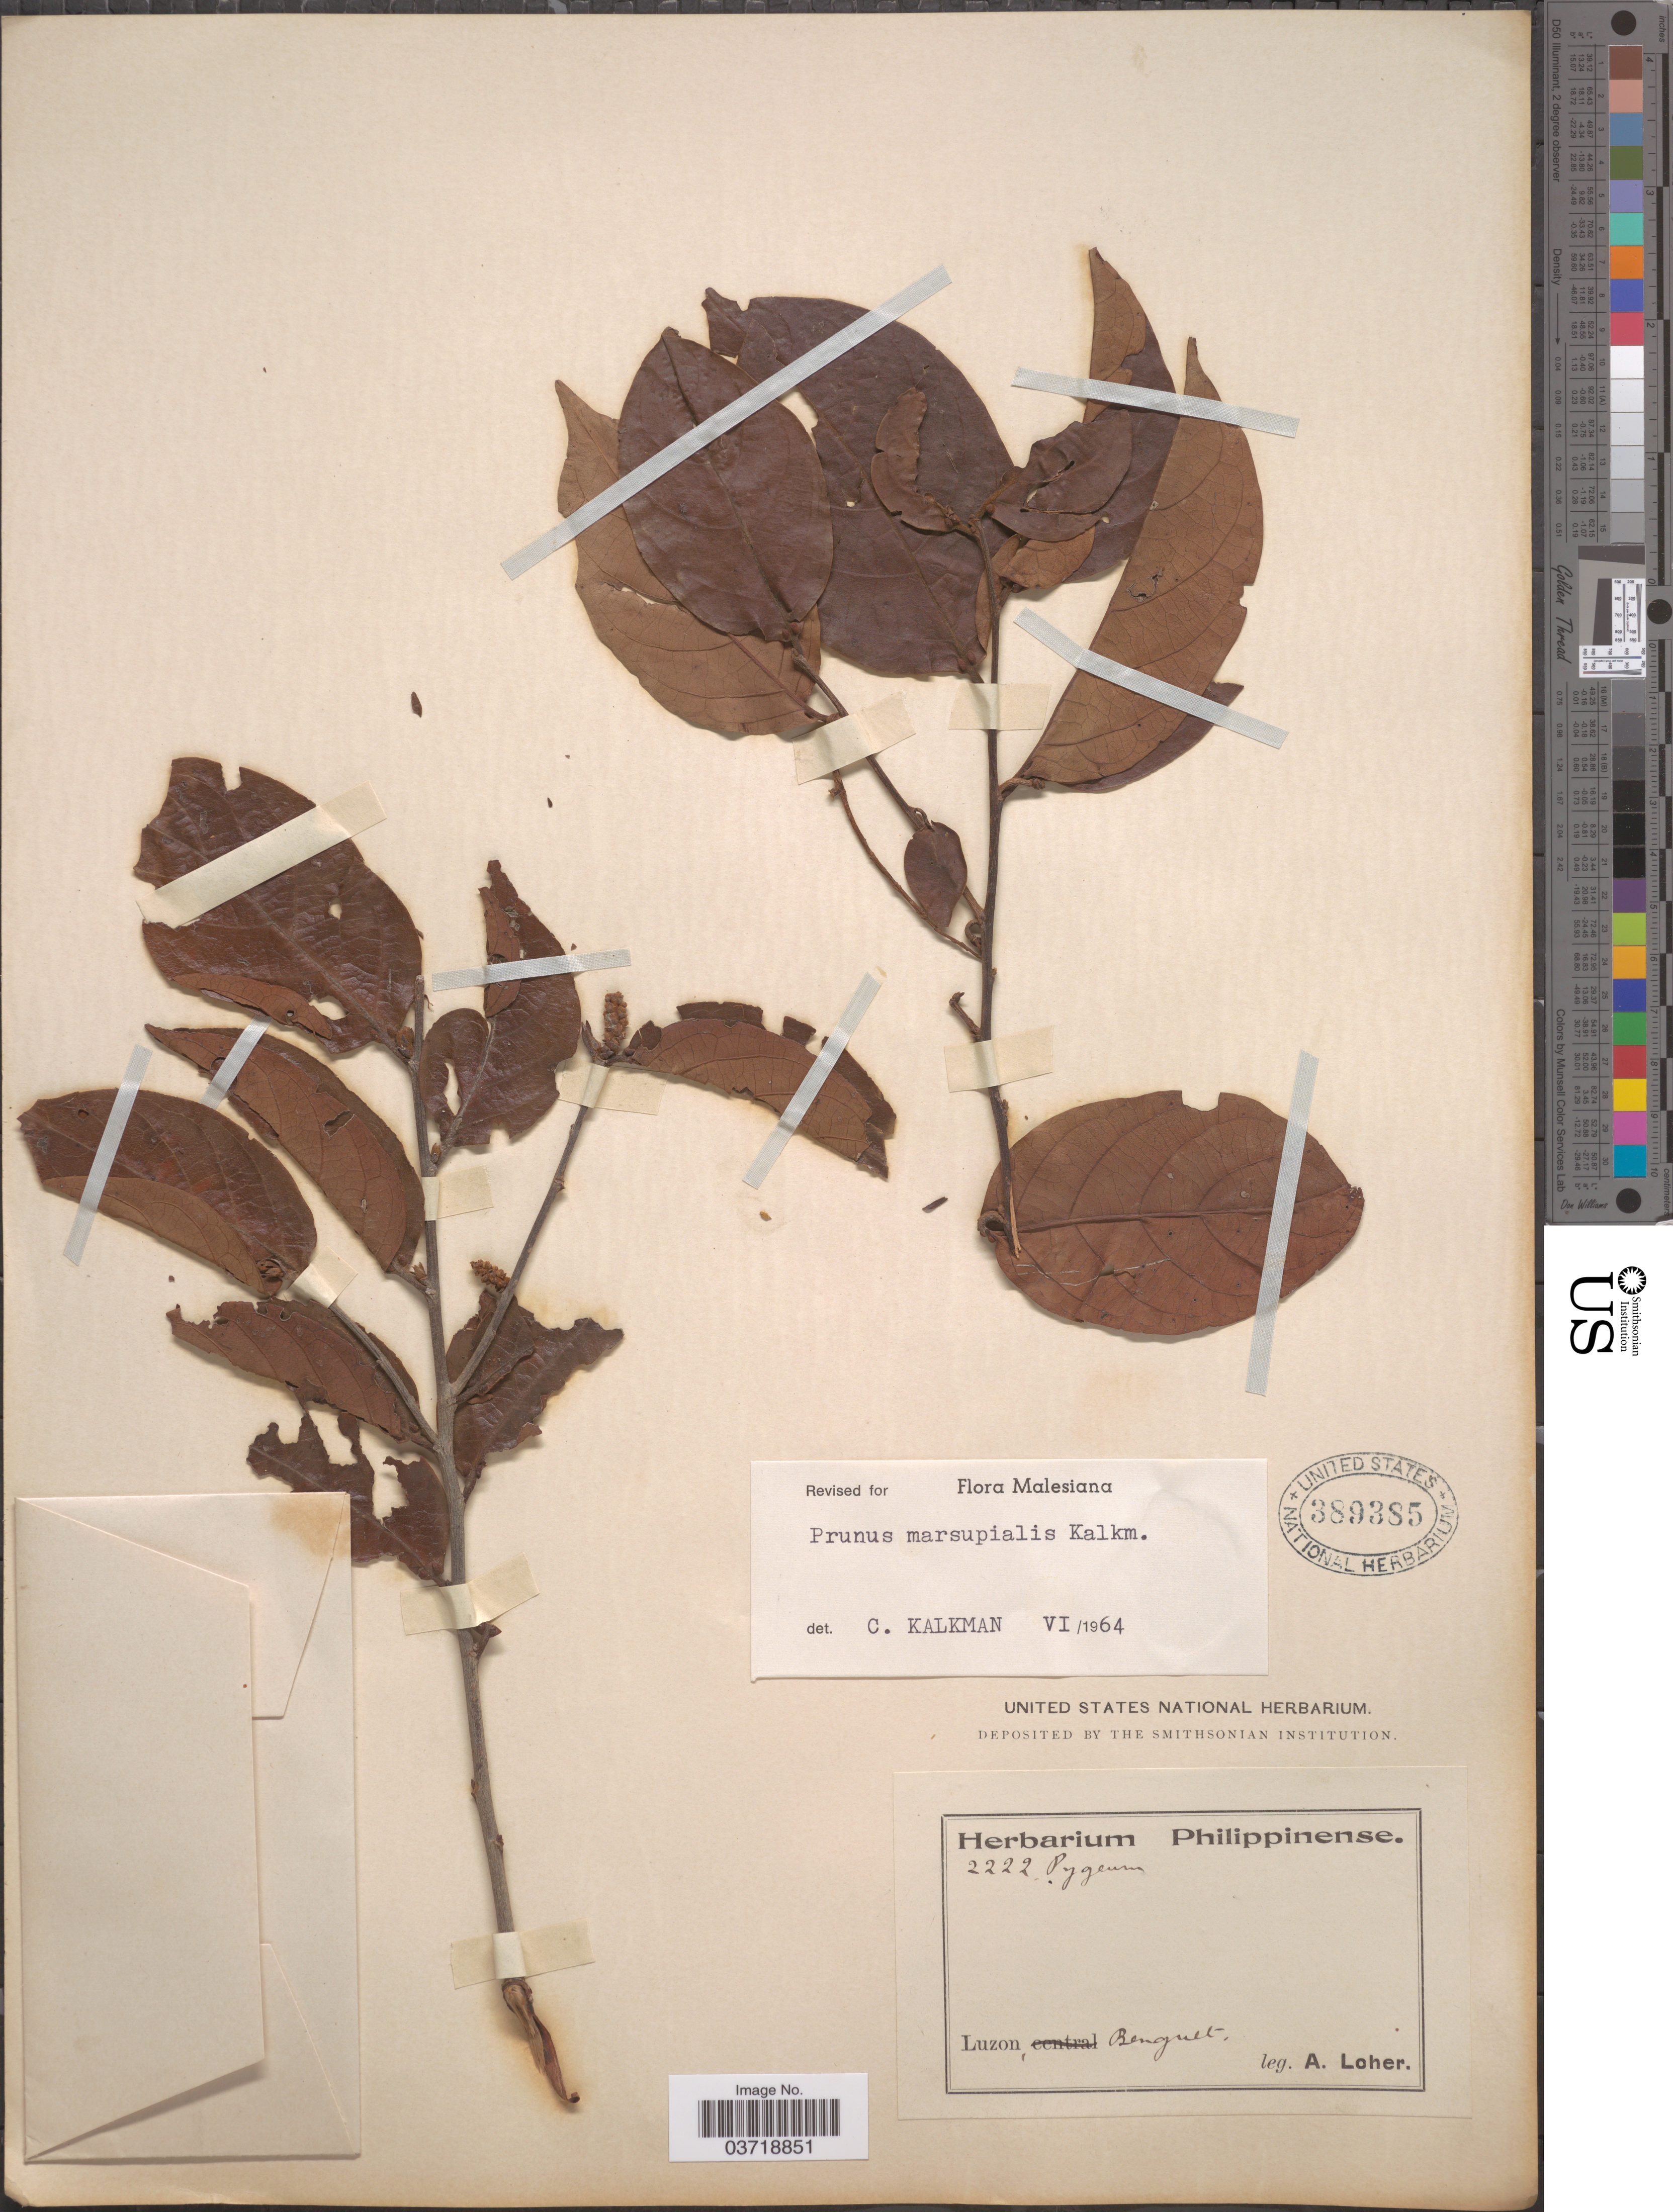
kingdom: Plantae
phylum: Tracheophyta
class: Magnoliopsida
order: Rosales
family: Rosaceae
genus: Prunus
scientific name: Prunus marsupialis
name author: Kalkman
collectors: A. Loher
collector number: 2222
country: Philippines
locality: Luzon, Benguet.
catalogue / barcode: US 389385